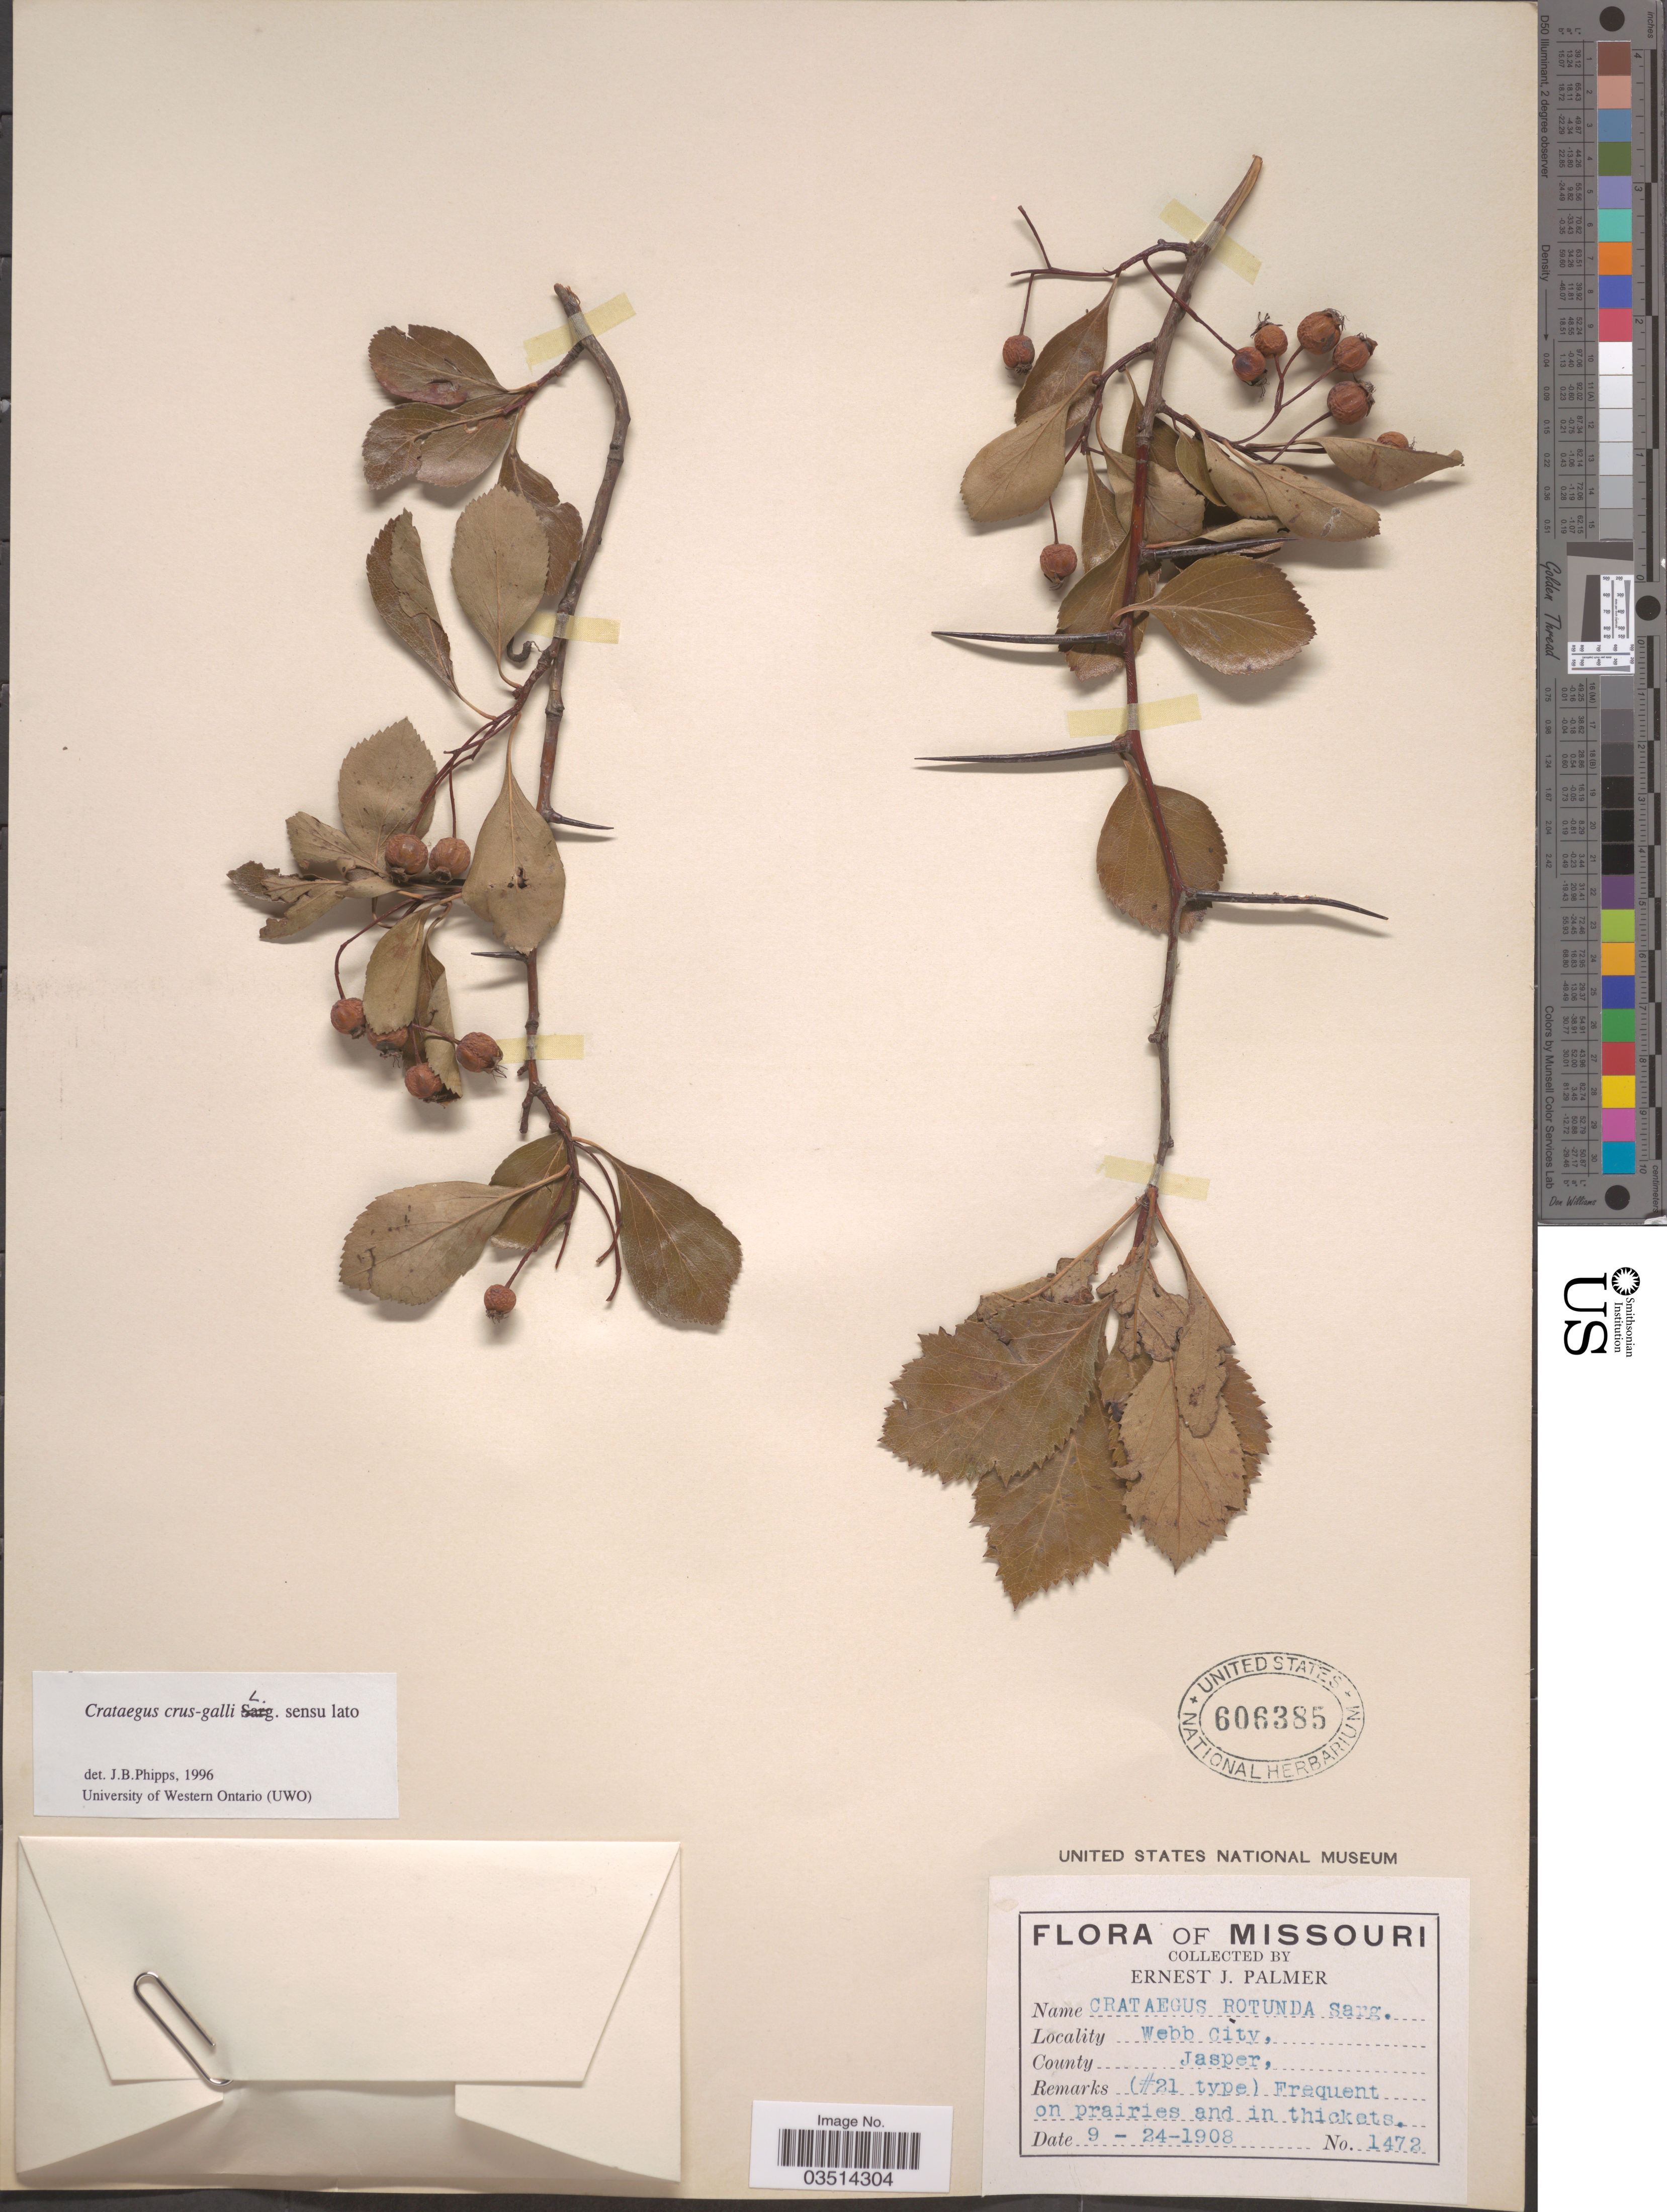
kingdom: Plantae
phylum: Tracheophyta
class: Magnoliopsida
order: Rosales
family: Rosaceae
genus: Crataegus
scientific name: Crataegus crus-galli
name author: L.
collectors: E. J. Palmer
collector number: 1472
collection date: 1908-09-24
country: United States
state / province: Missouri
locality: Webb City. Jasper County.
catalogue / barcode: US 606385